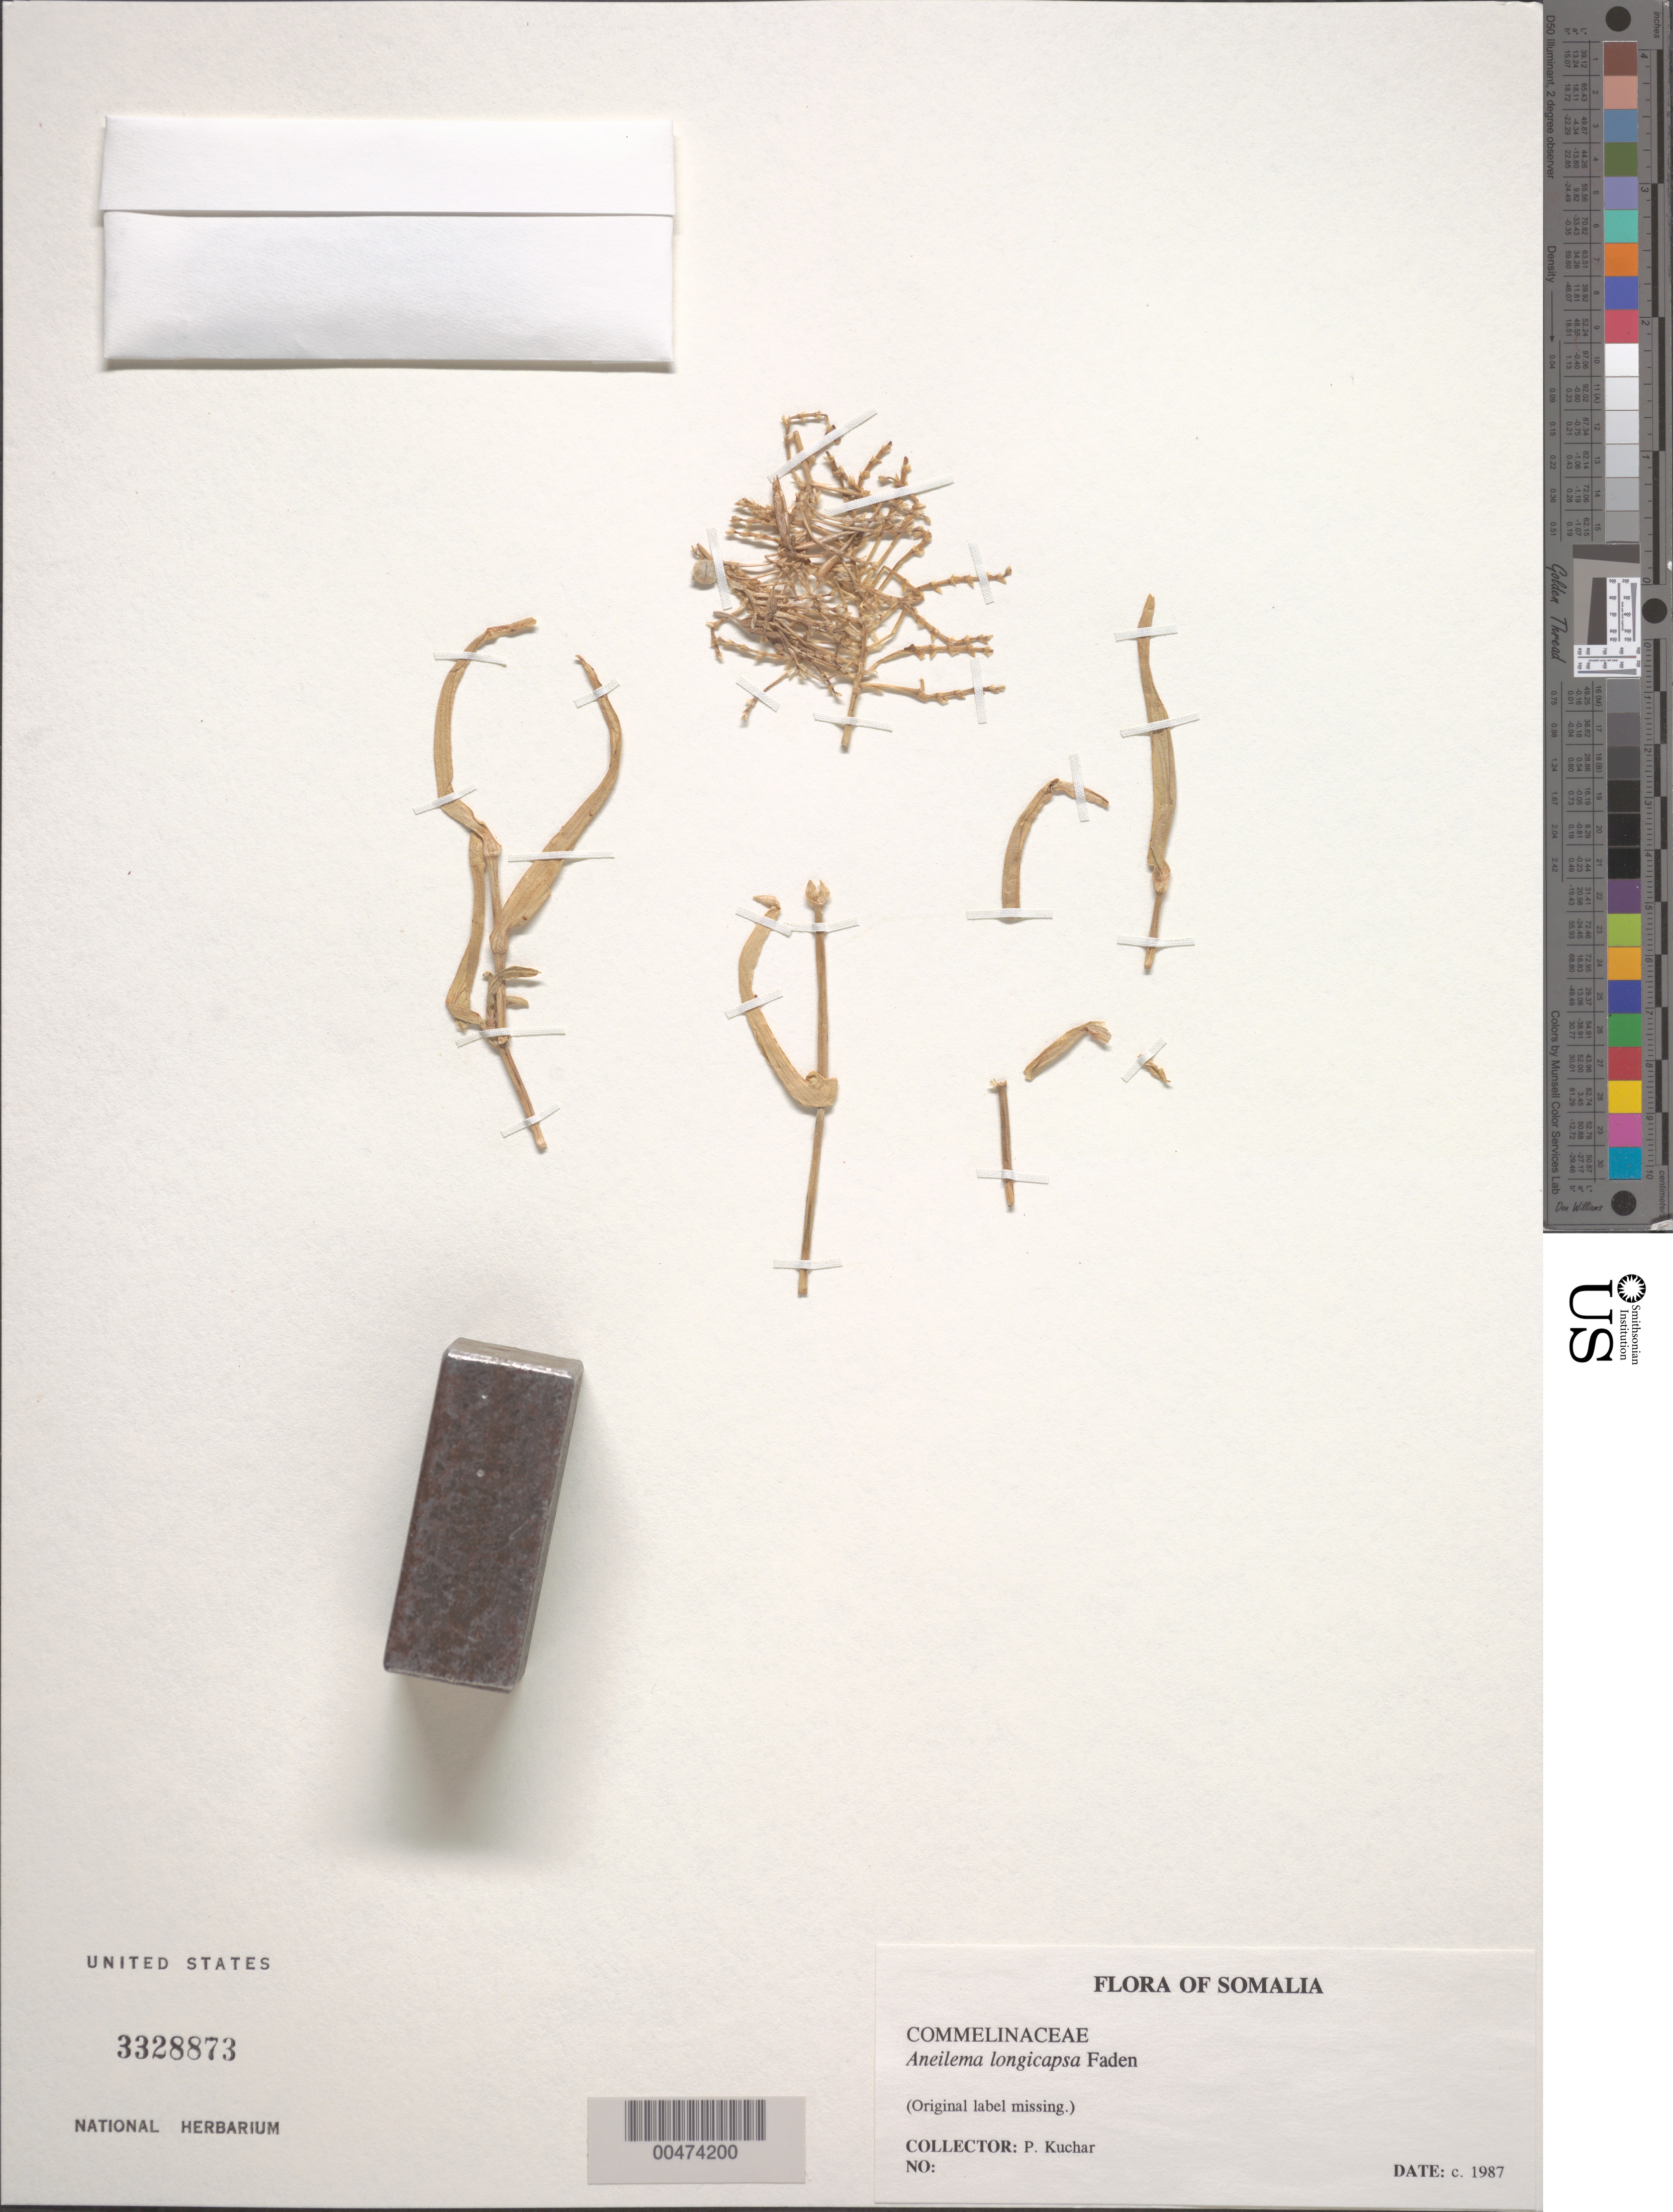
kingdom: Plantae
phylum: Tracheophyta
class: Liliopsida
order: Commelinales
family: Commelinaceae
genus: Aneilema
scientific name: Aneilema longicapsa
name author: Faden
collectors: P. Kuchar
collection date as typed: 1987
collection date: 1987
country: Somalia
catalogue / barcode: US 3328873